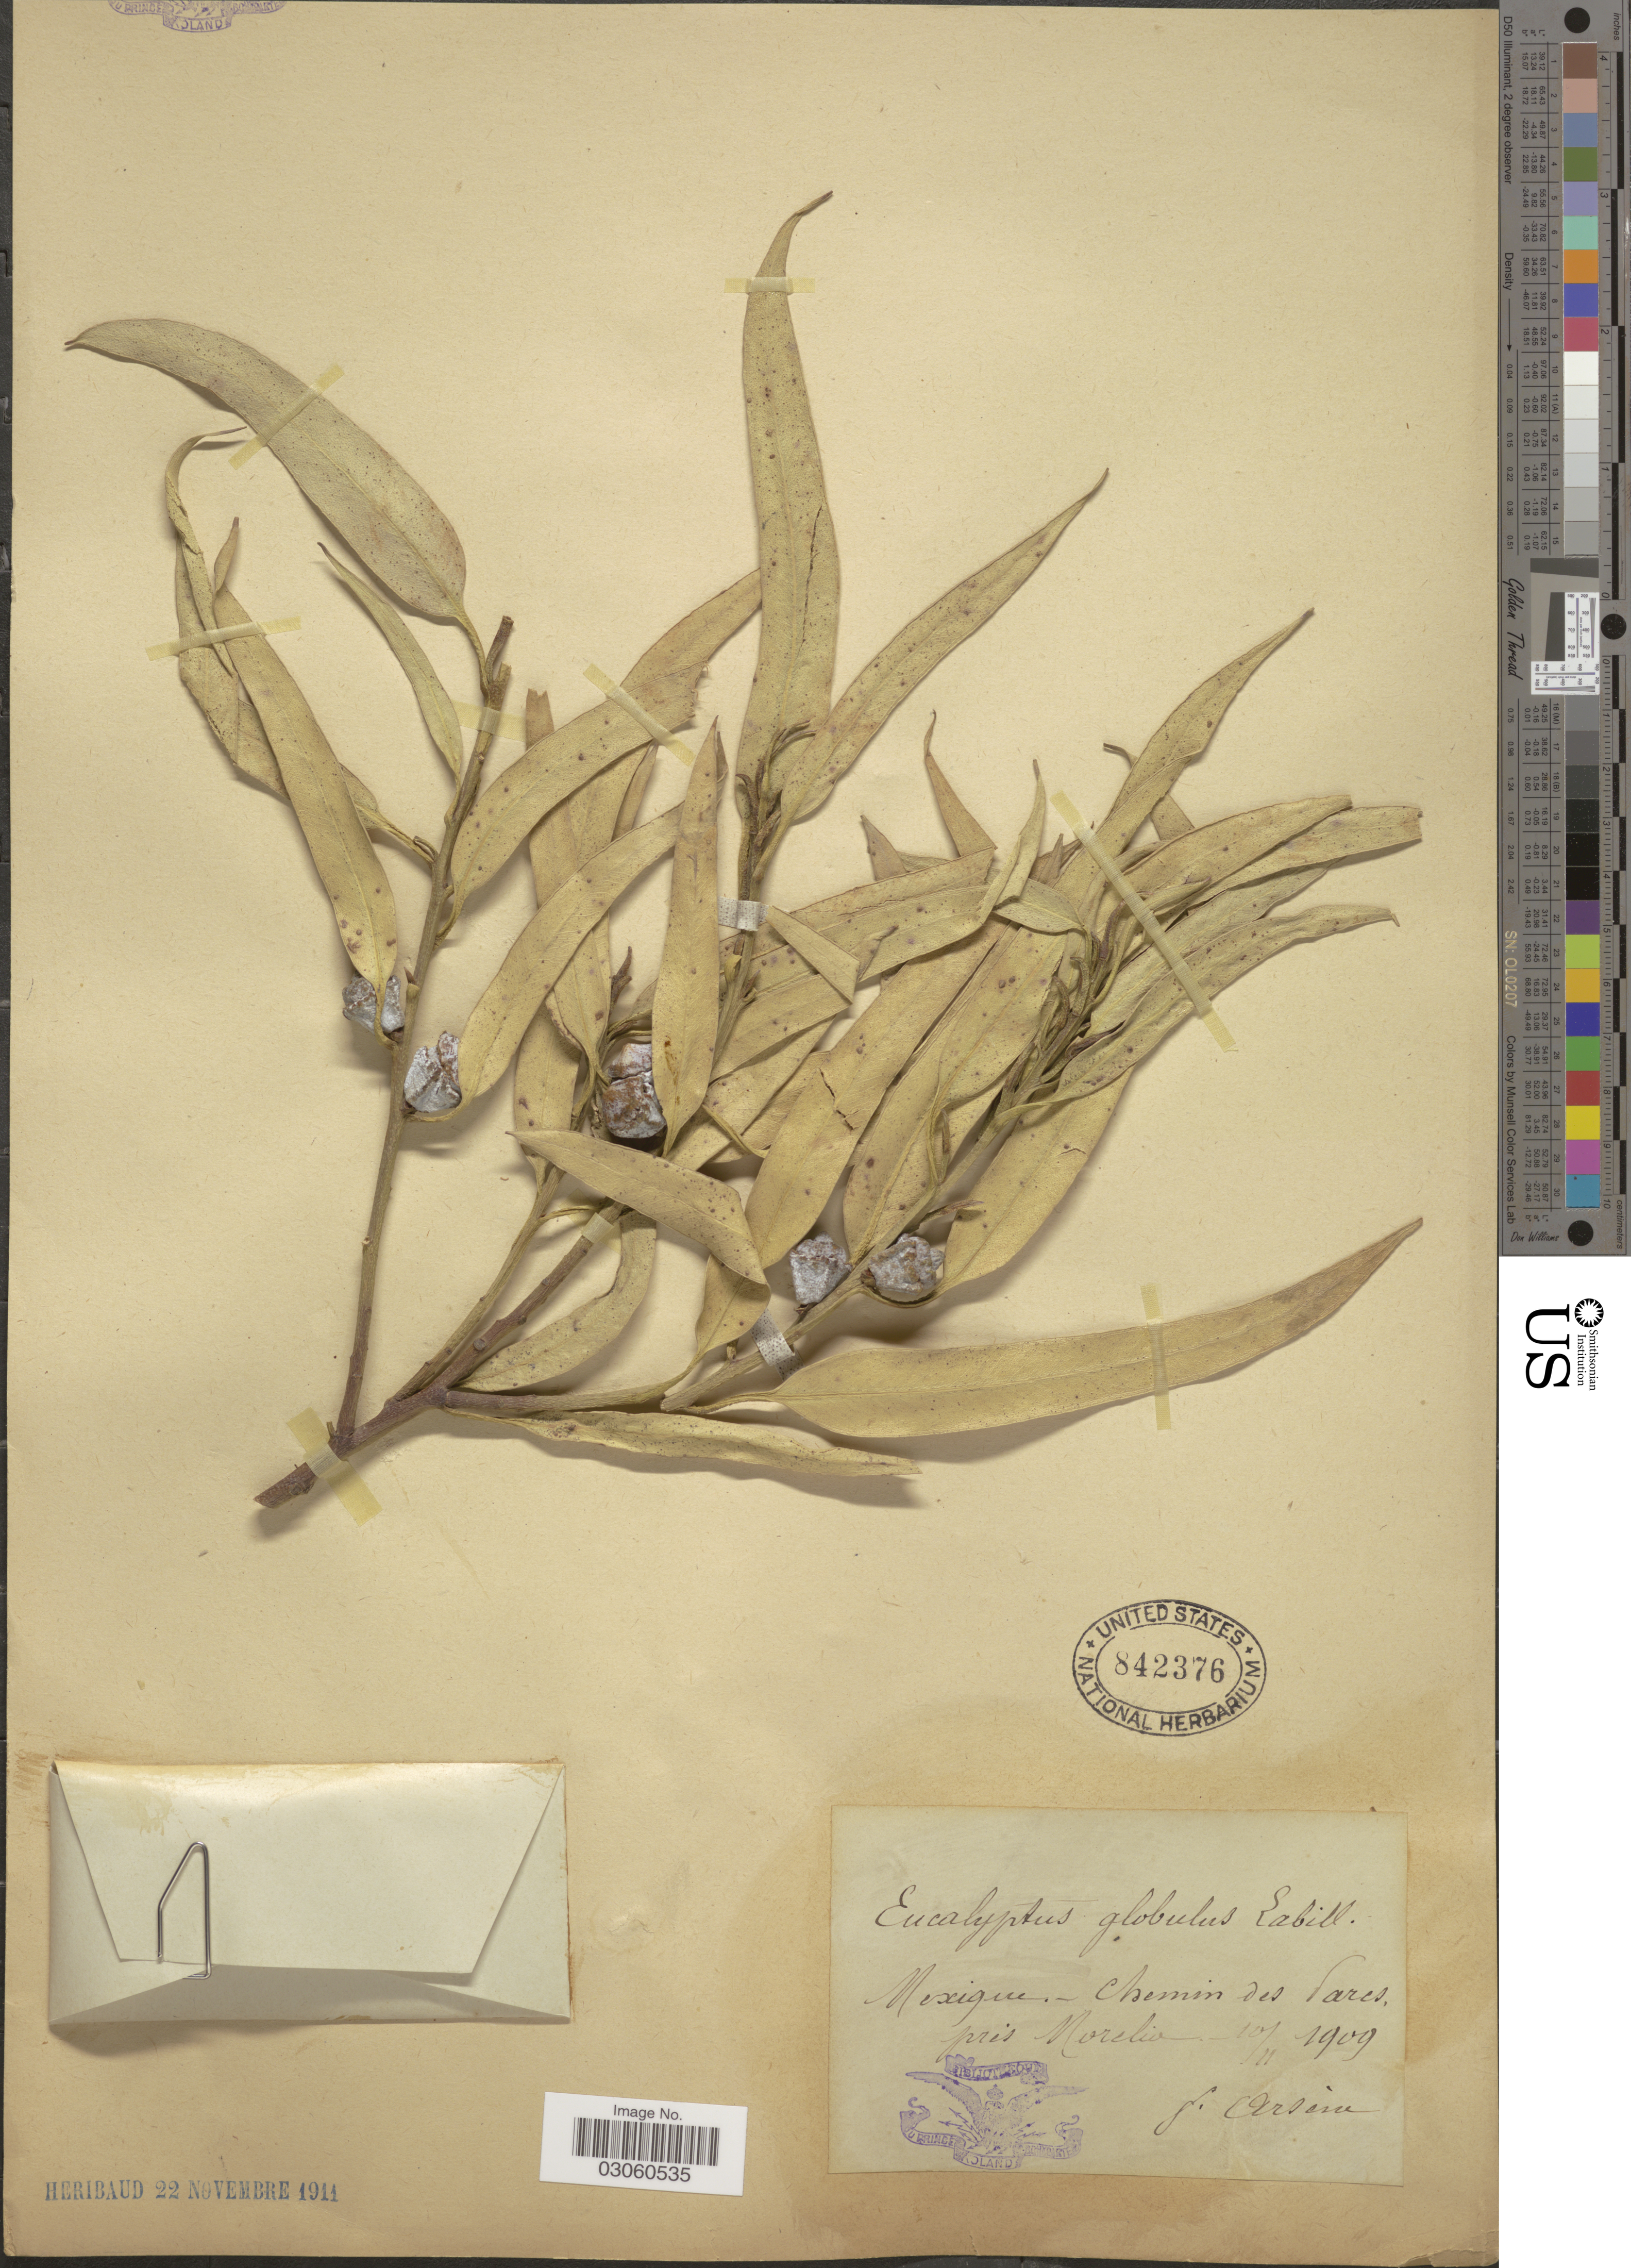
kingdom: Plantae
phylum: Tracheophyta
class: Magnoliopsida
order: Myrtales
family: Myrtaceae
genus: Eucalyptus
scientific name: Eucalyptus globulus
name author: Labill.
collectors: F. Arsène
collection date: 1909-11-10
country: Mexico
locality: Chemin des Sares, prés Morelia.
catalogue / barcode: US 842376